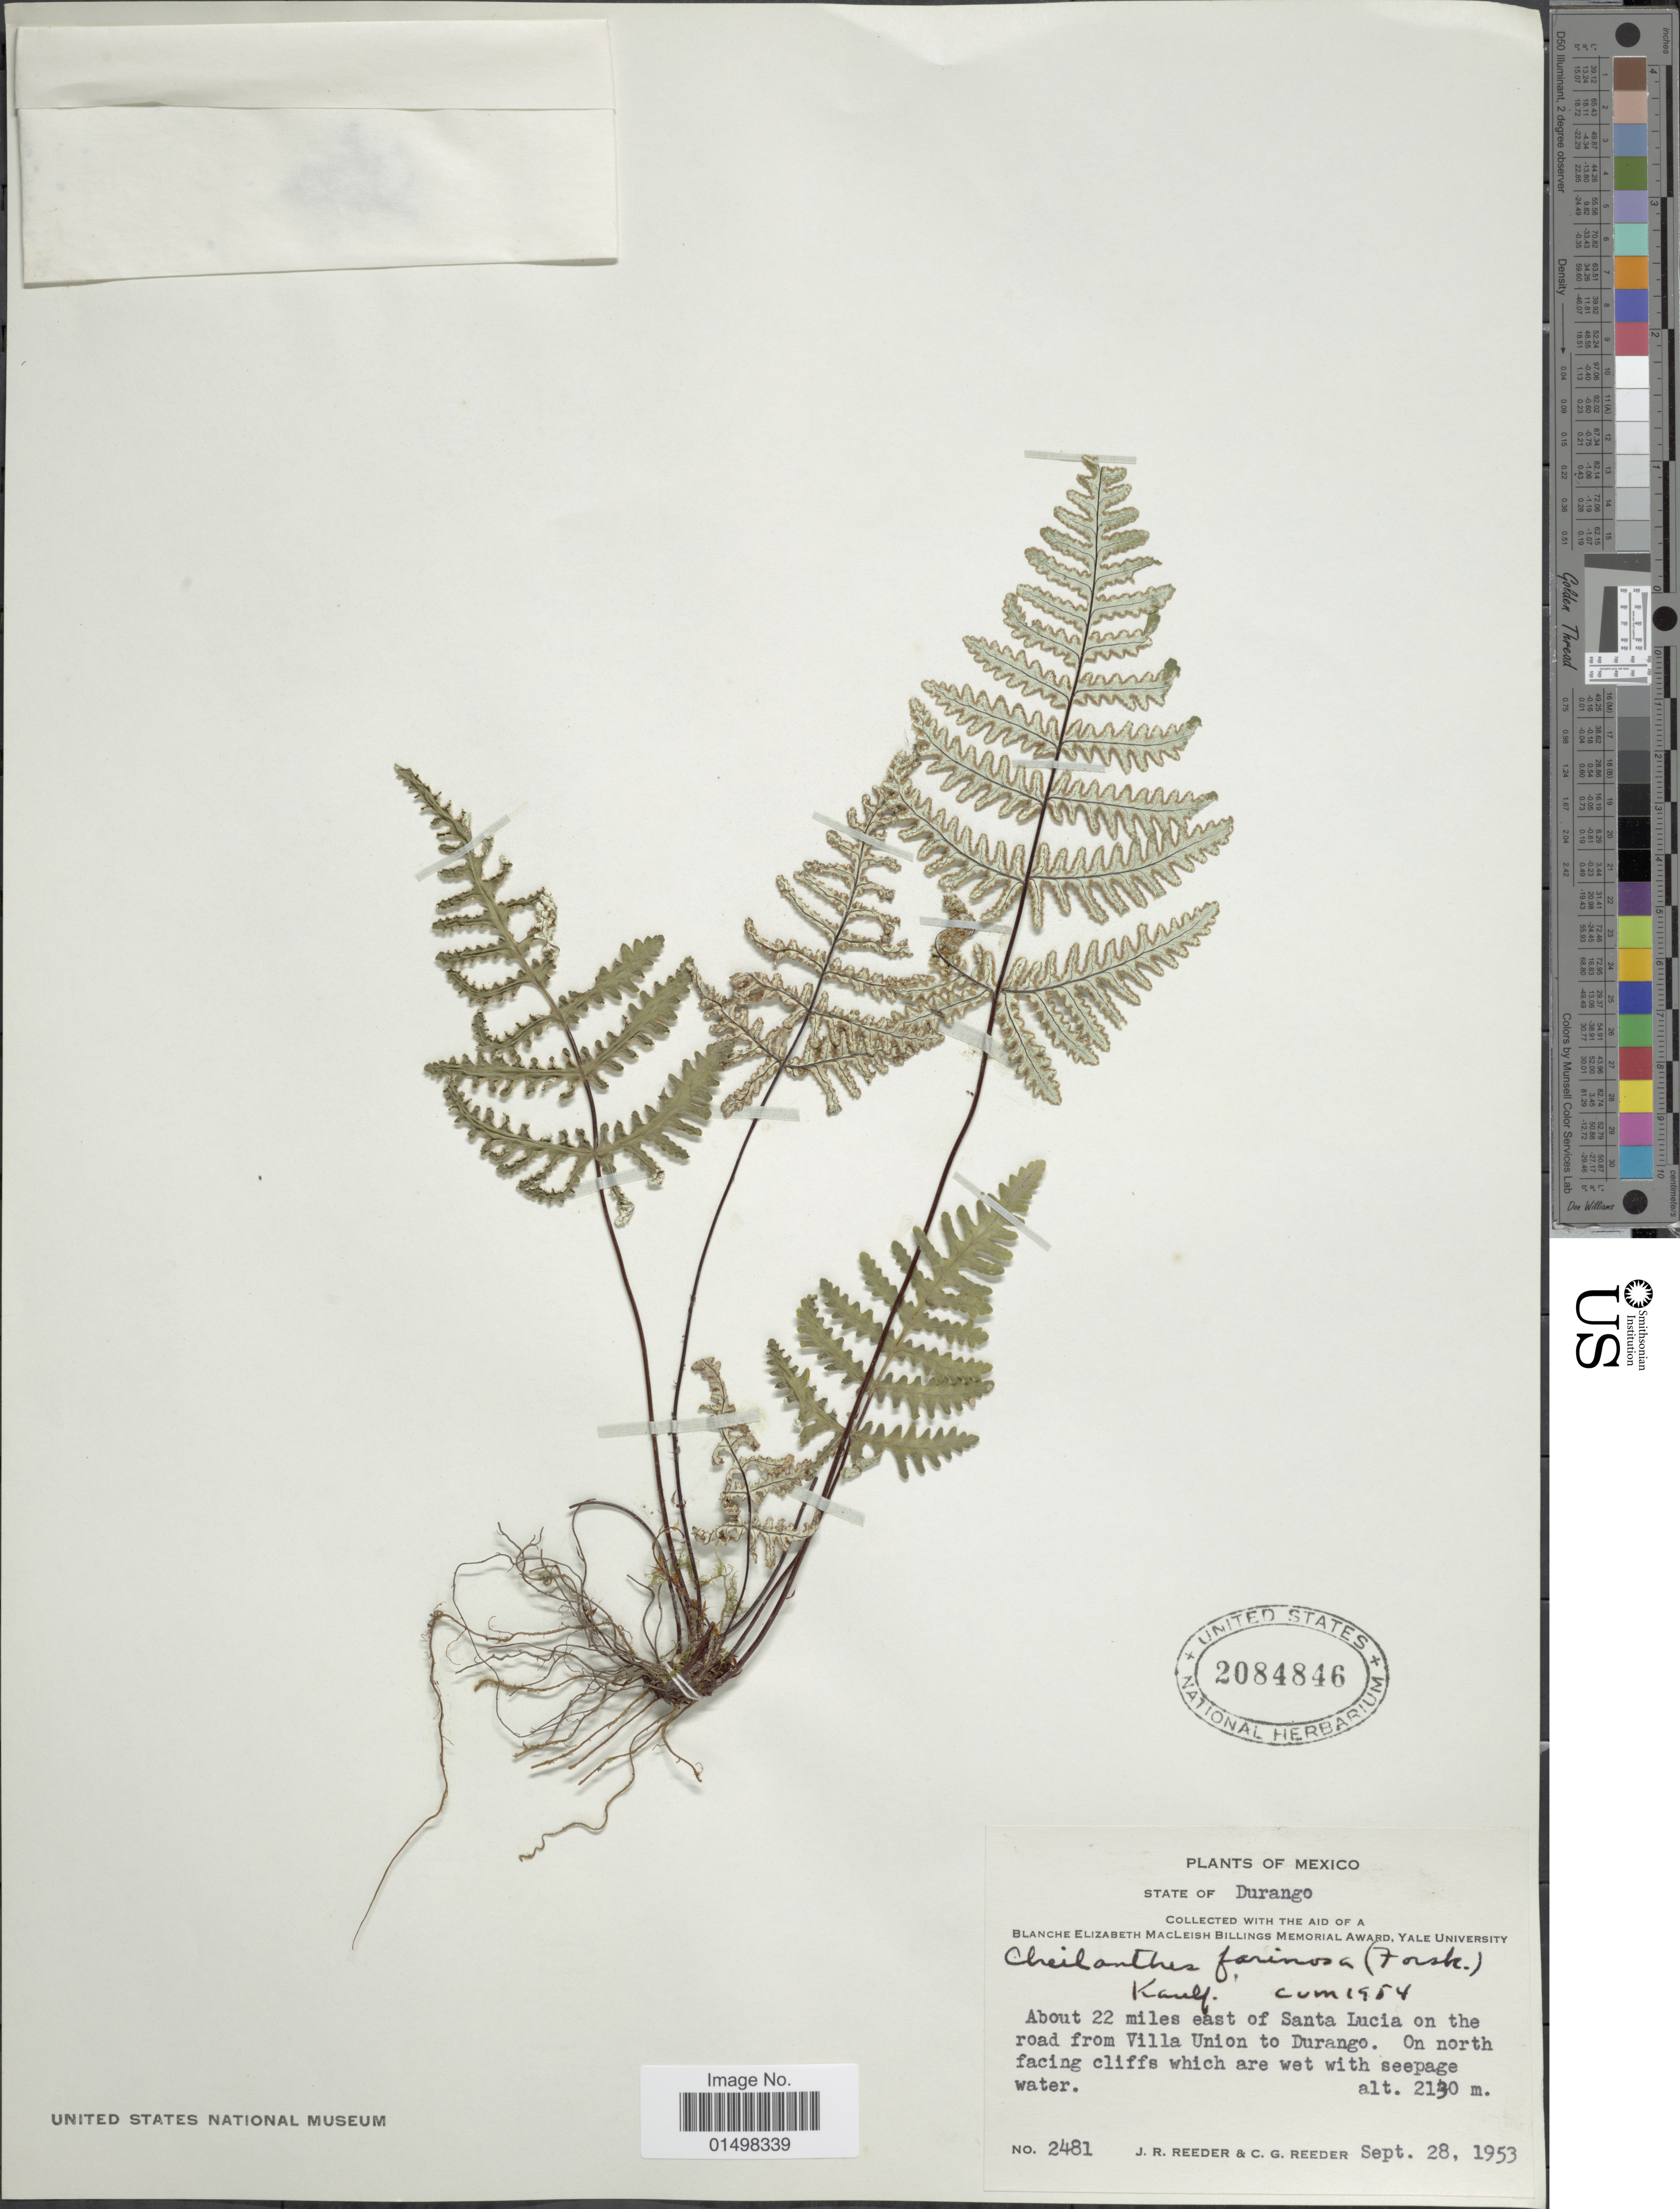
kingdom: Plantae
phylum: Tracheophyta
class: Polypodiopsida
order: Polypodiales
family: Pteridaceae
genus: Aleuritopteris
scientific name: Aleuritopteris farinosa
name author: (Forssk.) Fée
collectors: J. R. Reeder & C. G. Reeder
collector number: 2481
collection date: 1953-09-28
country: Mexico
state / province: Durango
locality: State of Durango. About 22 miles east of Santa Lucia on the road from Villa Union to Durango.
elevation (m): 2130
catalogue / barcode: US 2084846